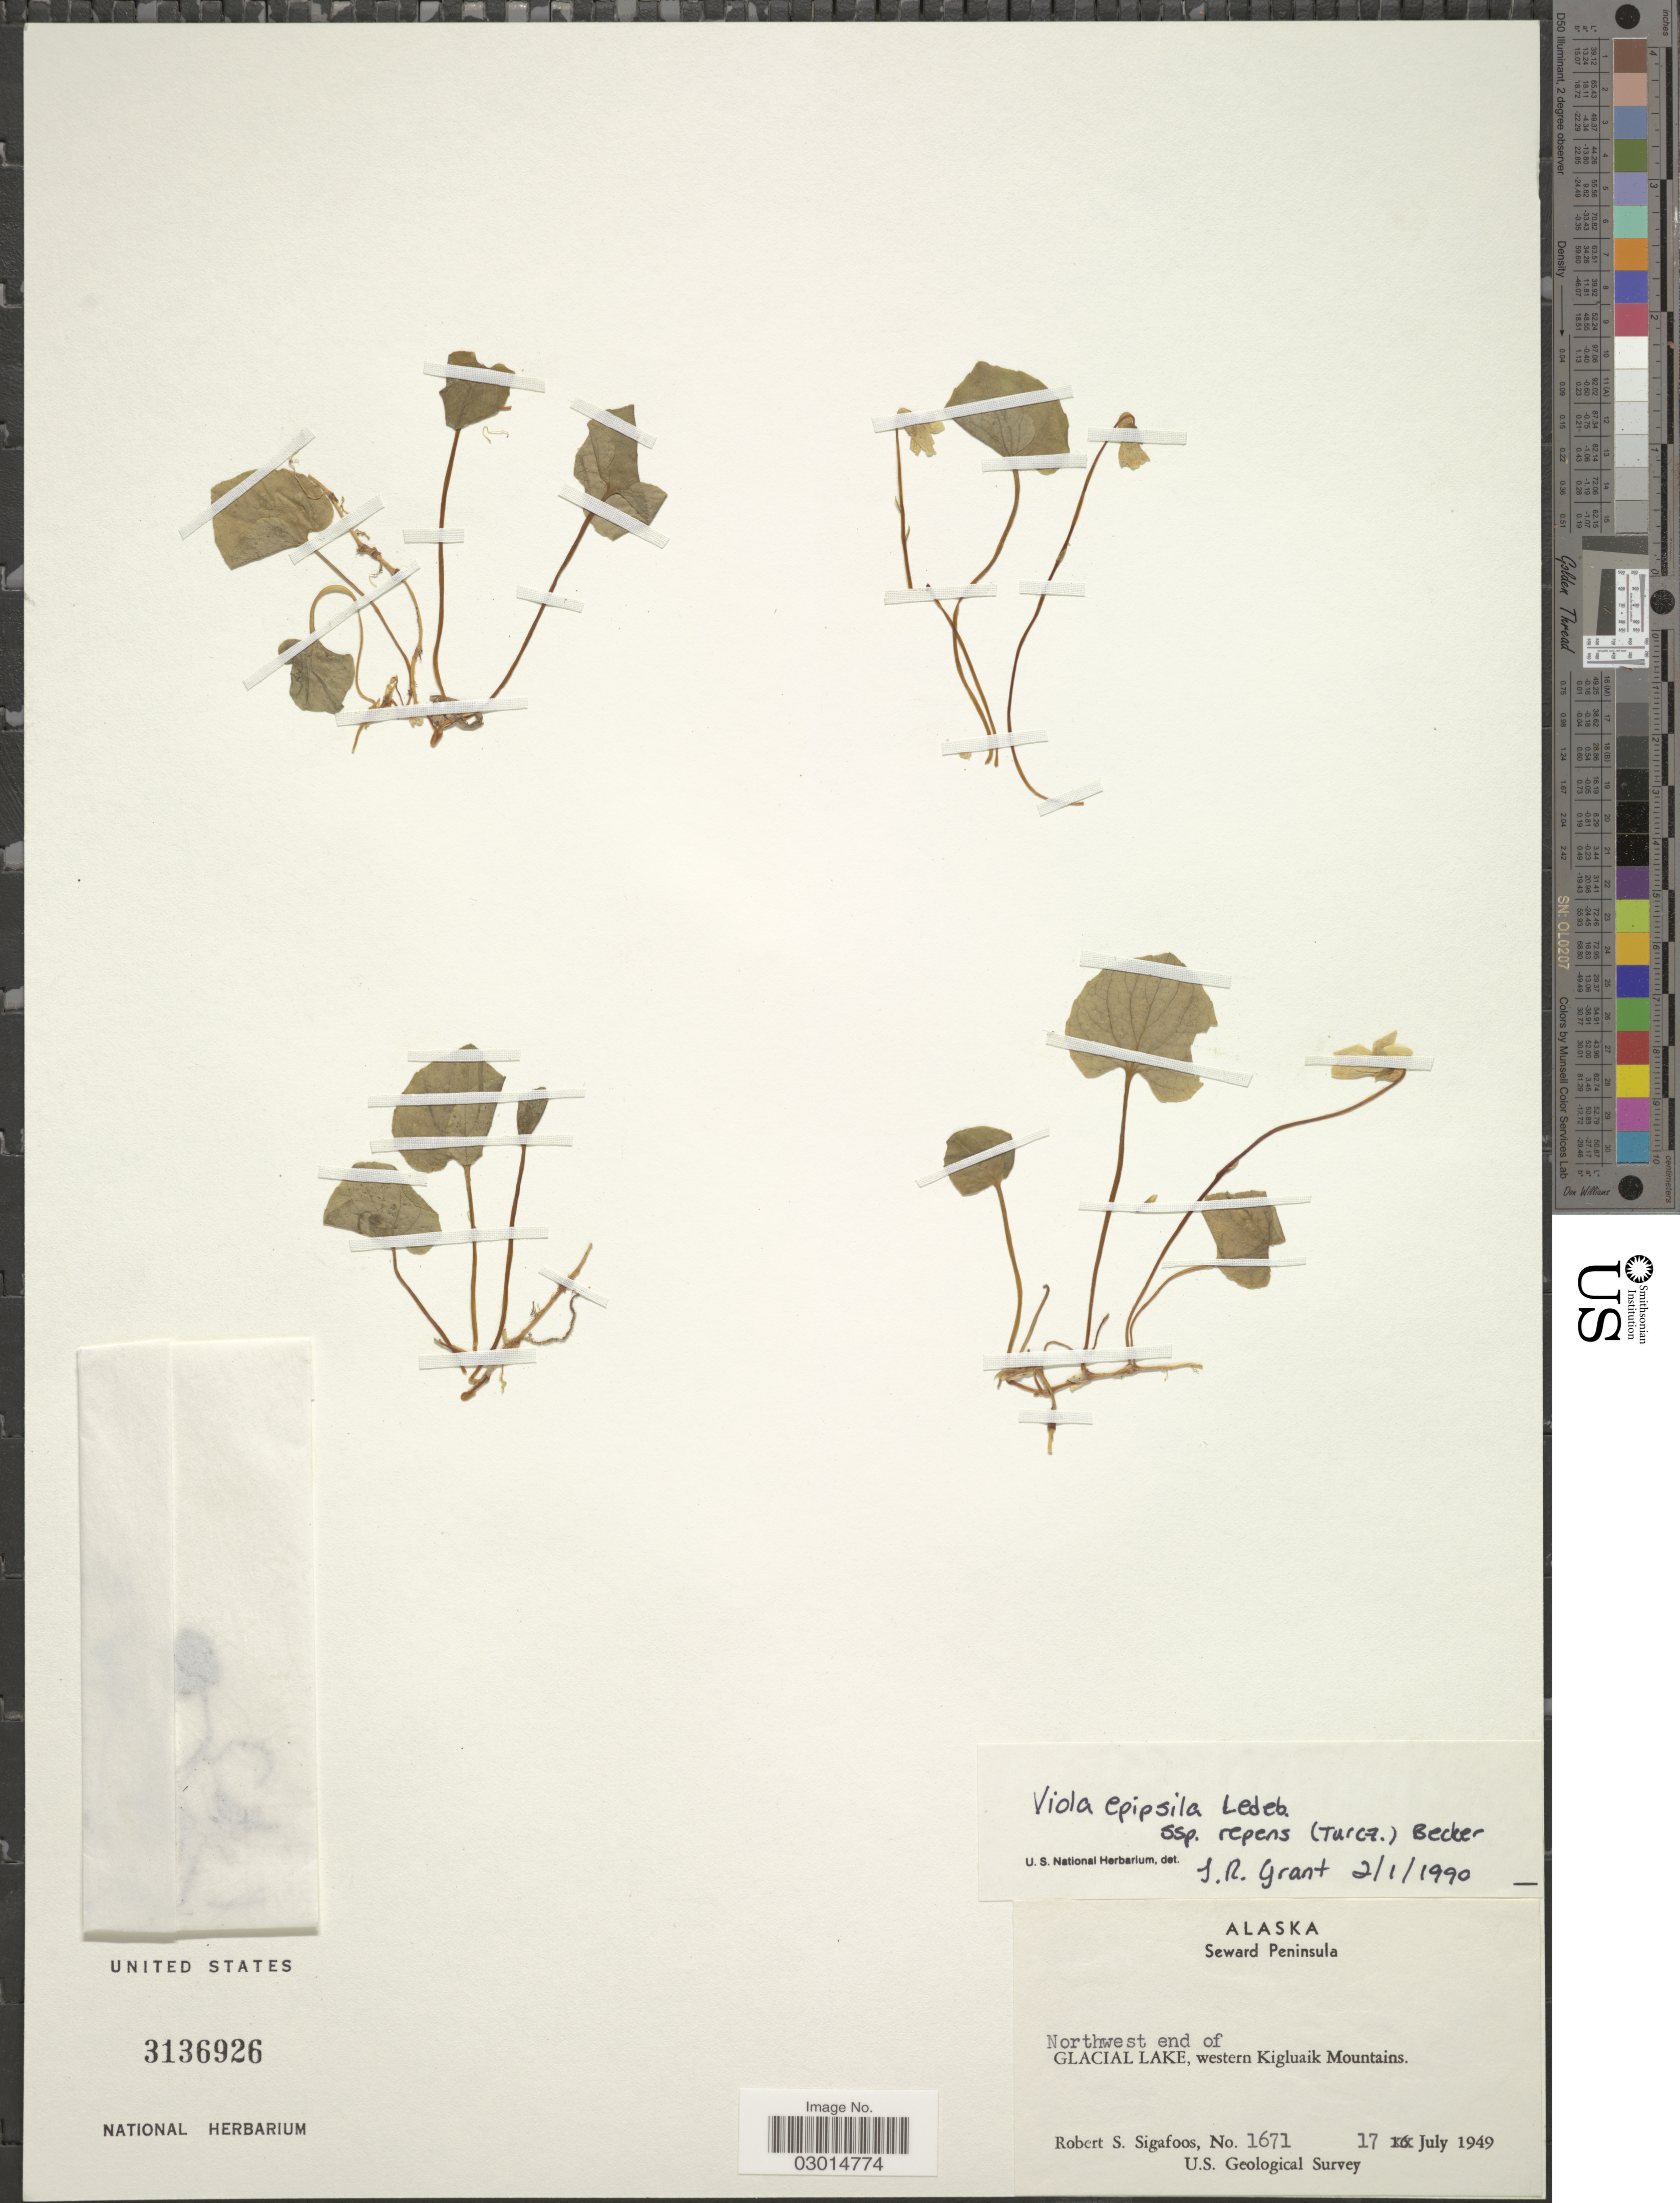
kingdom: Plantae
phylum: Tracheophyta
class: Magnoliopsida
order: Malpighiales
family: Violaceae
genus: Viola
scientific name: Viola epipsila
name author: Ledeb.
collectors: R. Sigafoos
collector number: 1671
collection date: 1949-07-17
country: United States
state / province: Alaska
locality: Seward Peninsula. Northwest end of Glacial Lake, western Kigluaik Mountains.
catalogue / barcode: US 3136926